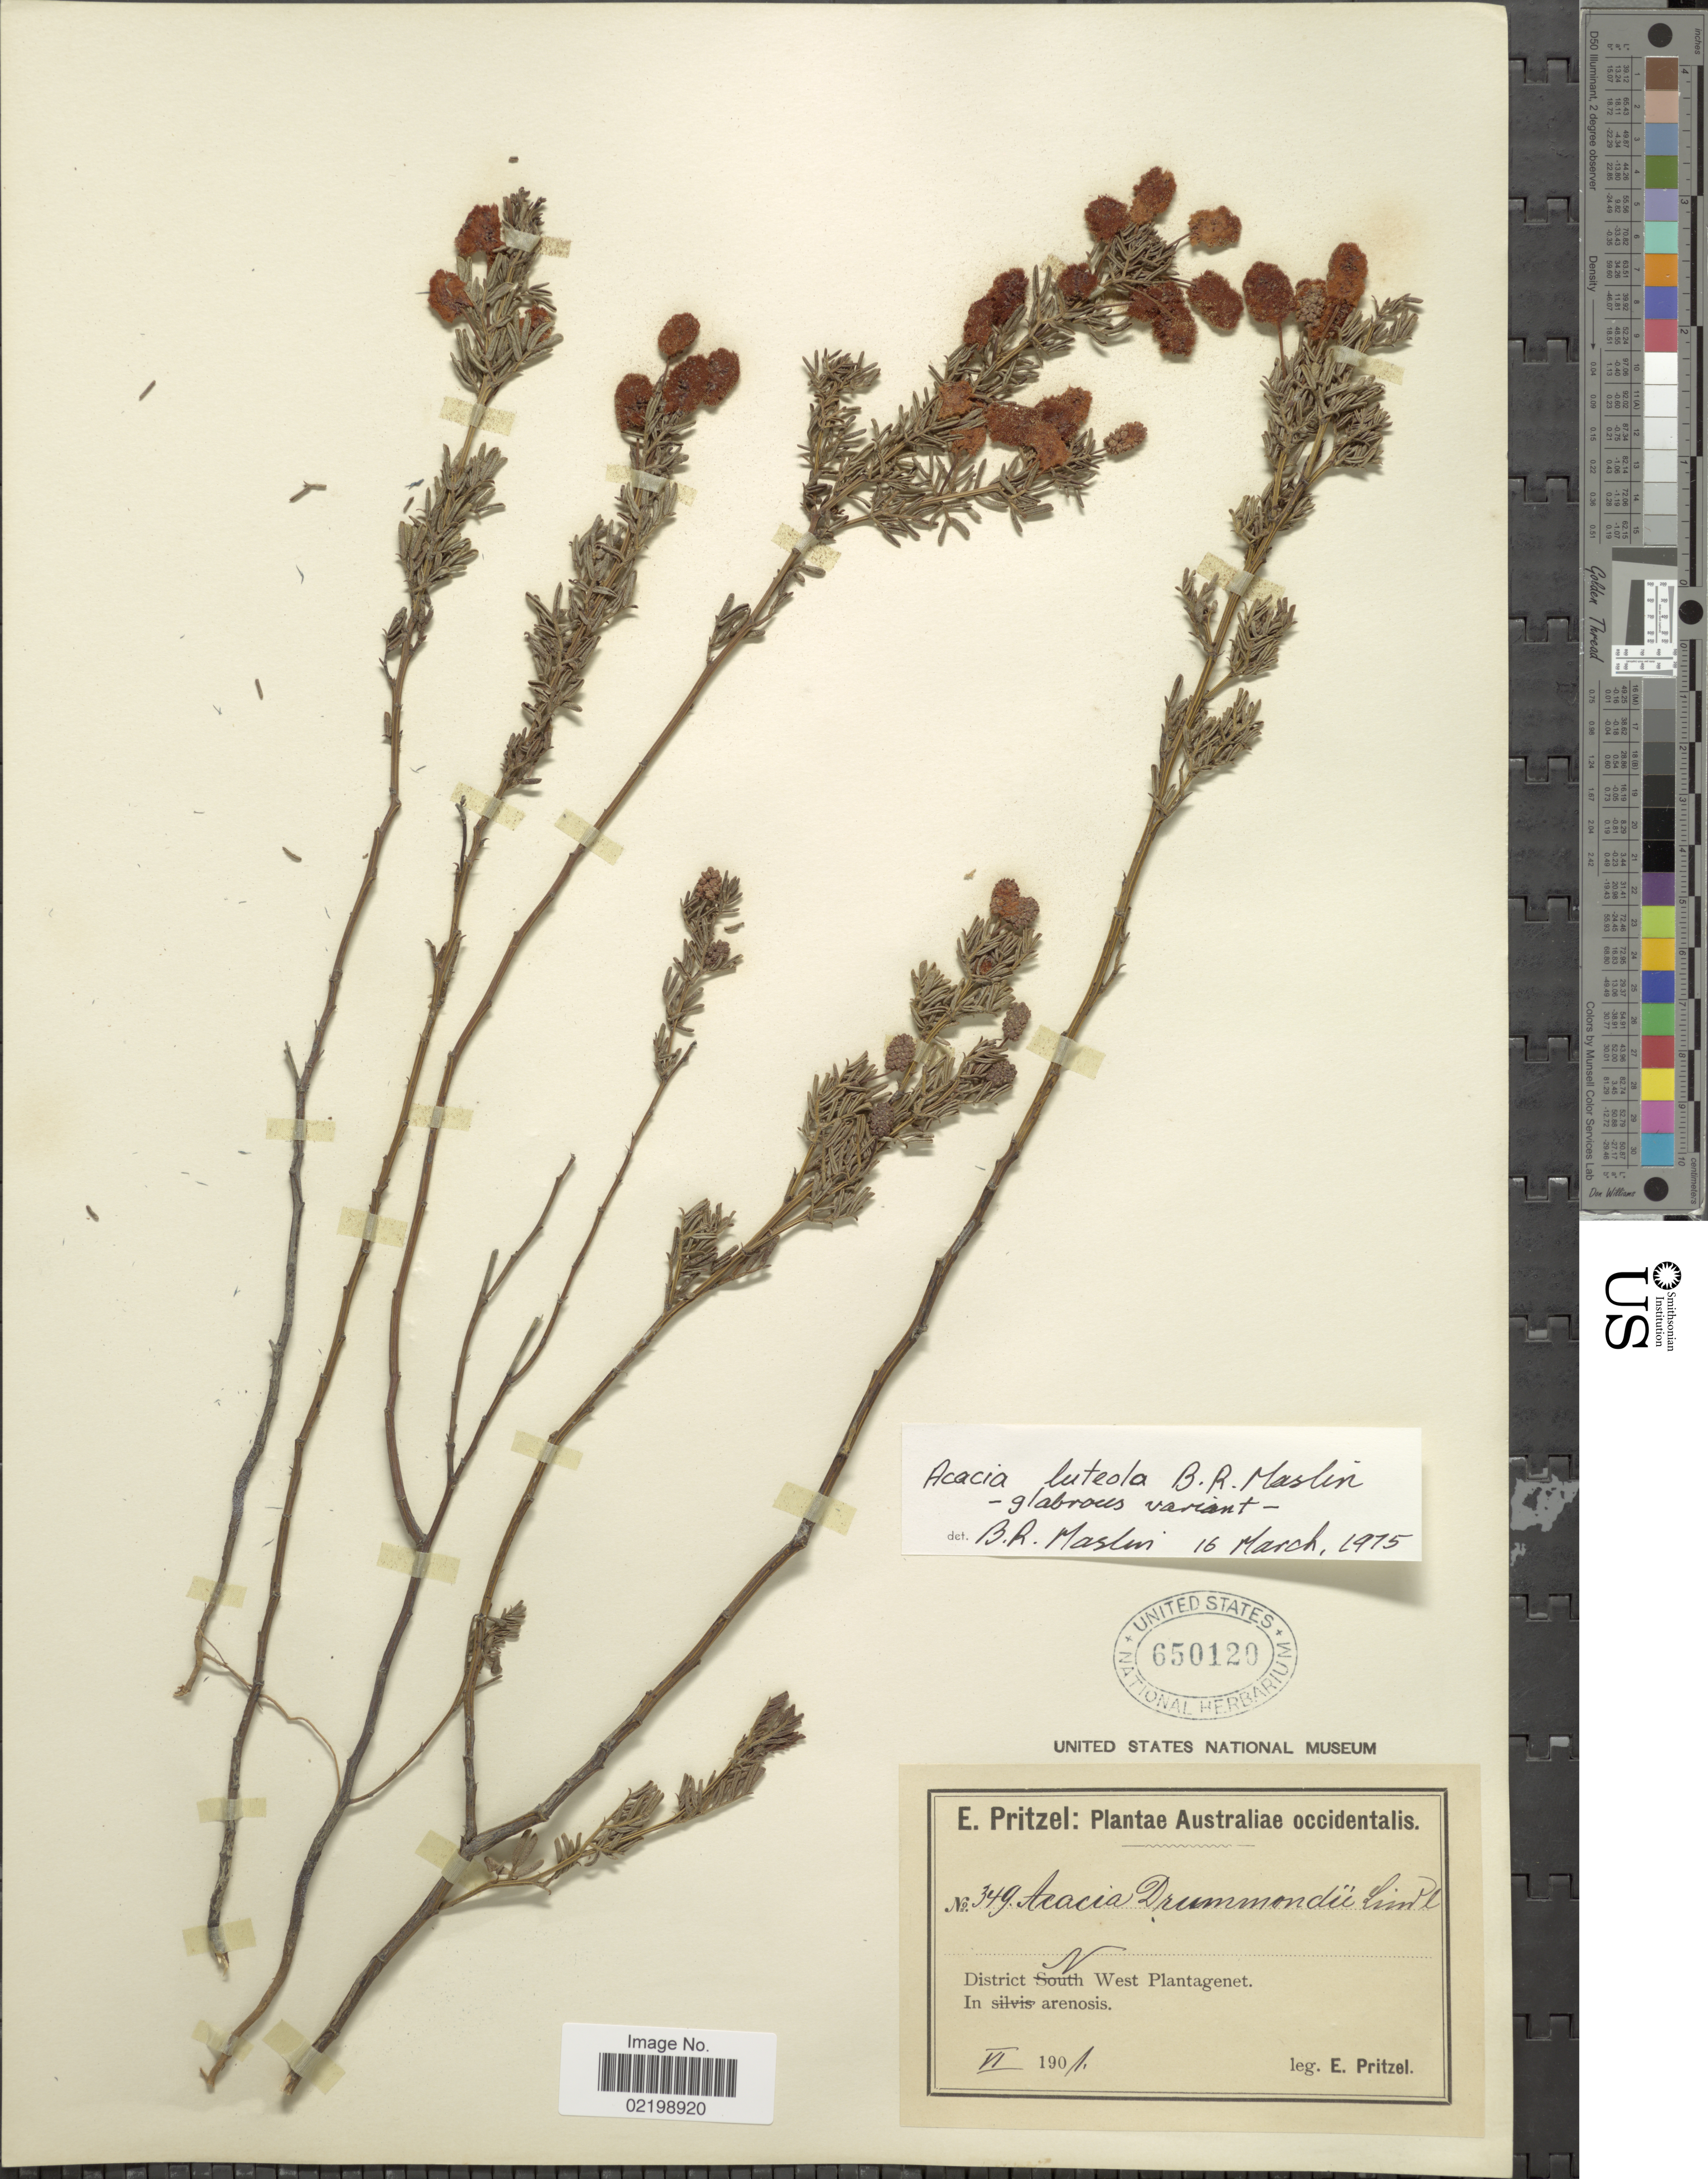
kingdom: Plantae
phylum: Tracheophyta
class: Magnoliopsida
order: Fabales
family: Fabaceae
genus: Acacia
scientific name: Acacia luteola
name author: Maslin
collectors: E. G. Pritzel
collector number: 349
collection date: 1901-06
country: Australia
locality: District, N. West Plantagenet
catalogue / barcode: US 650120